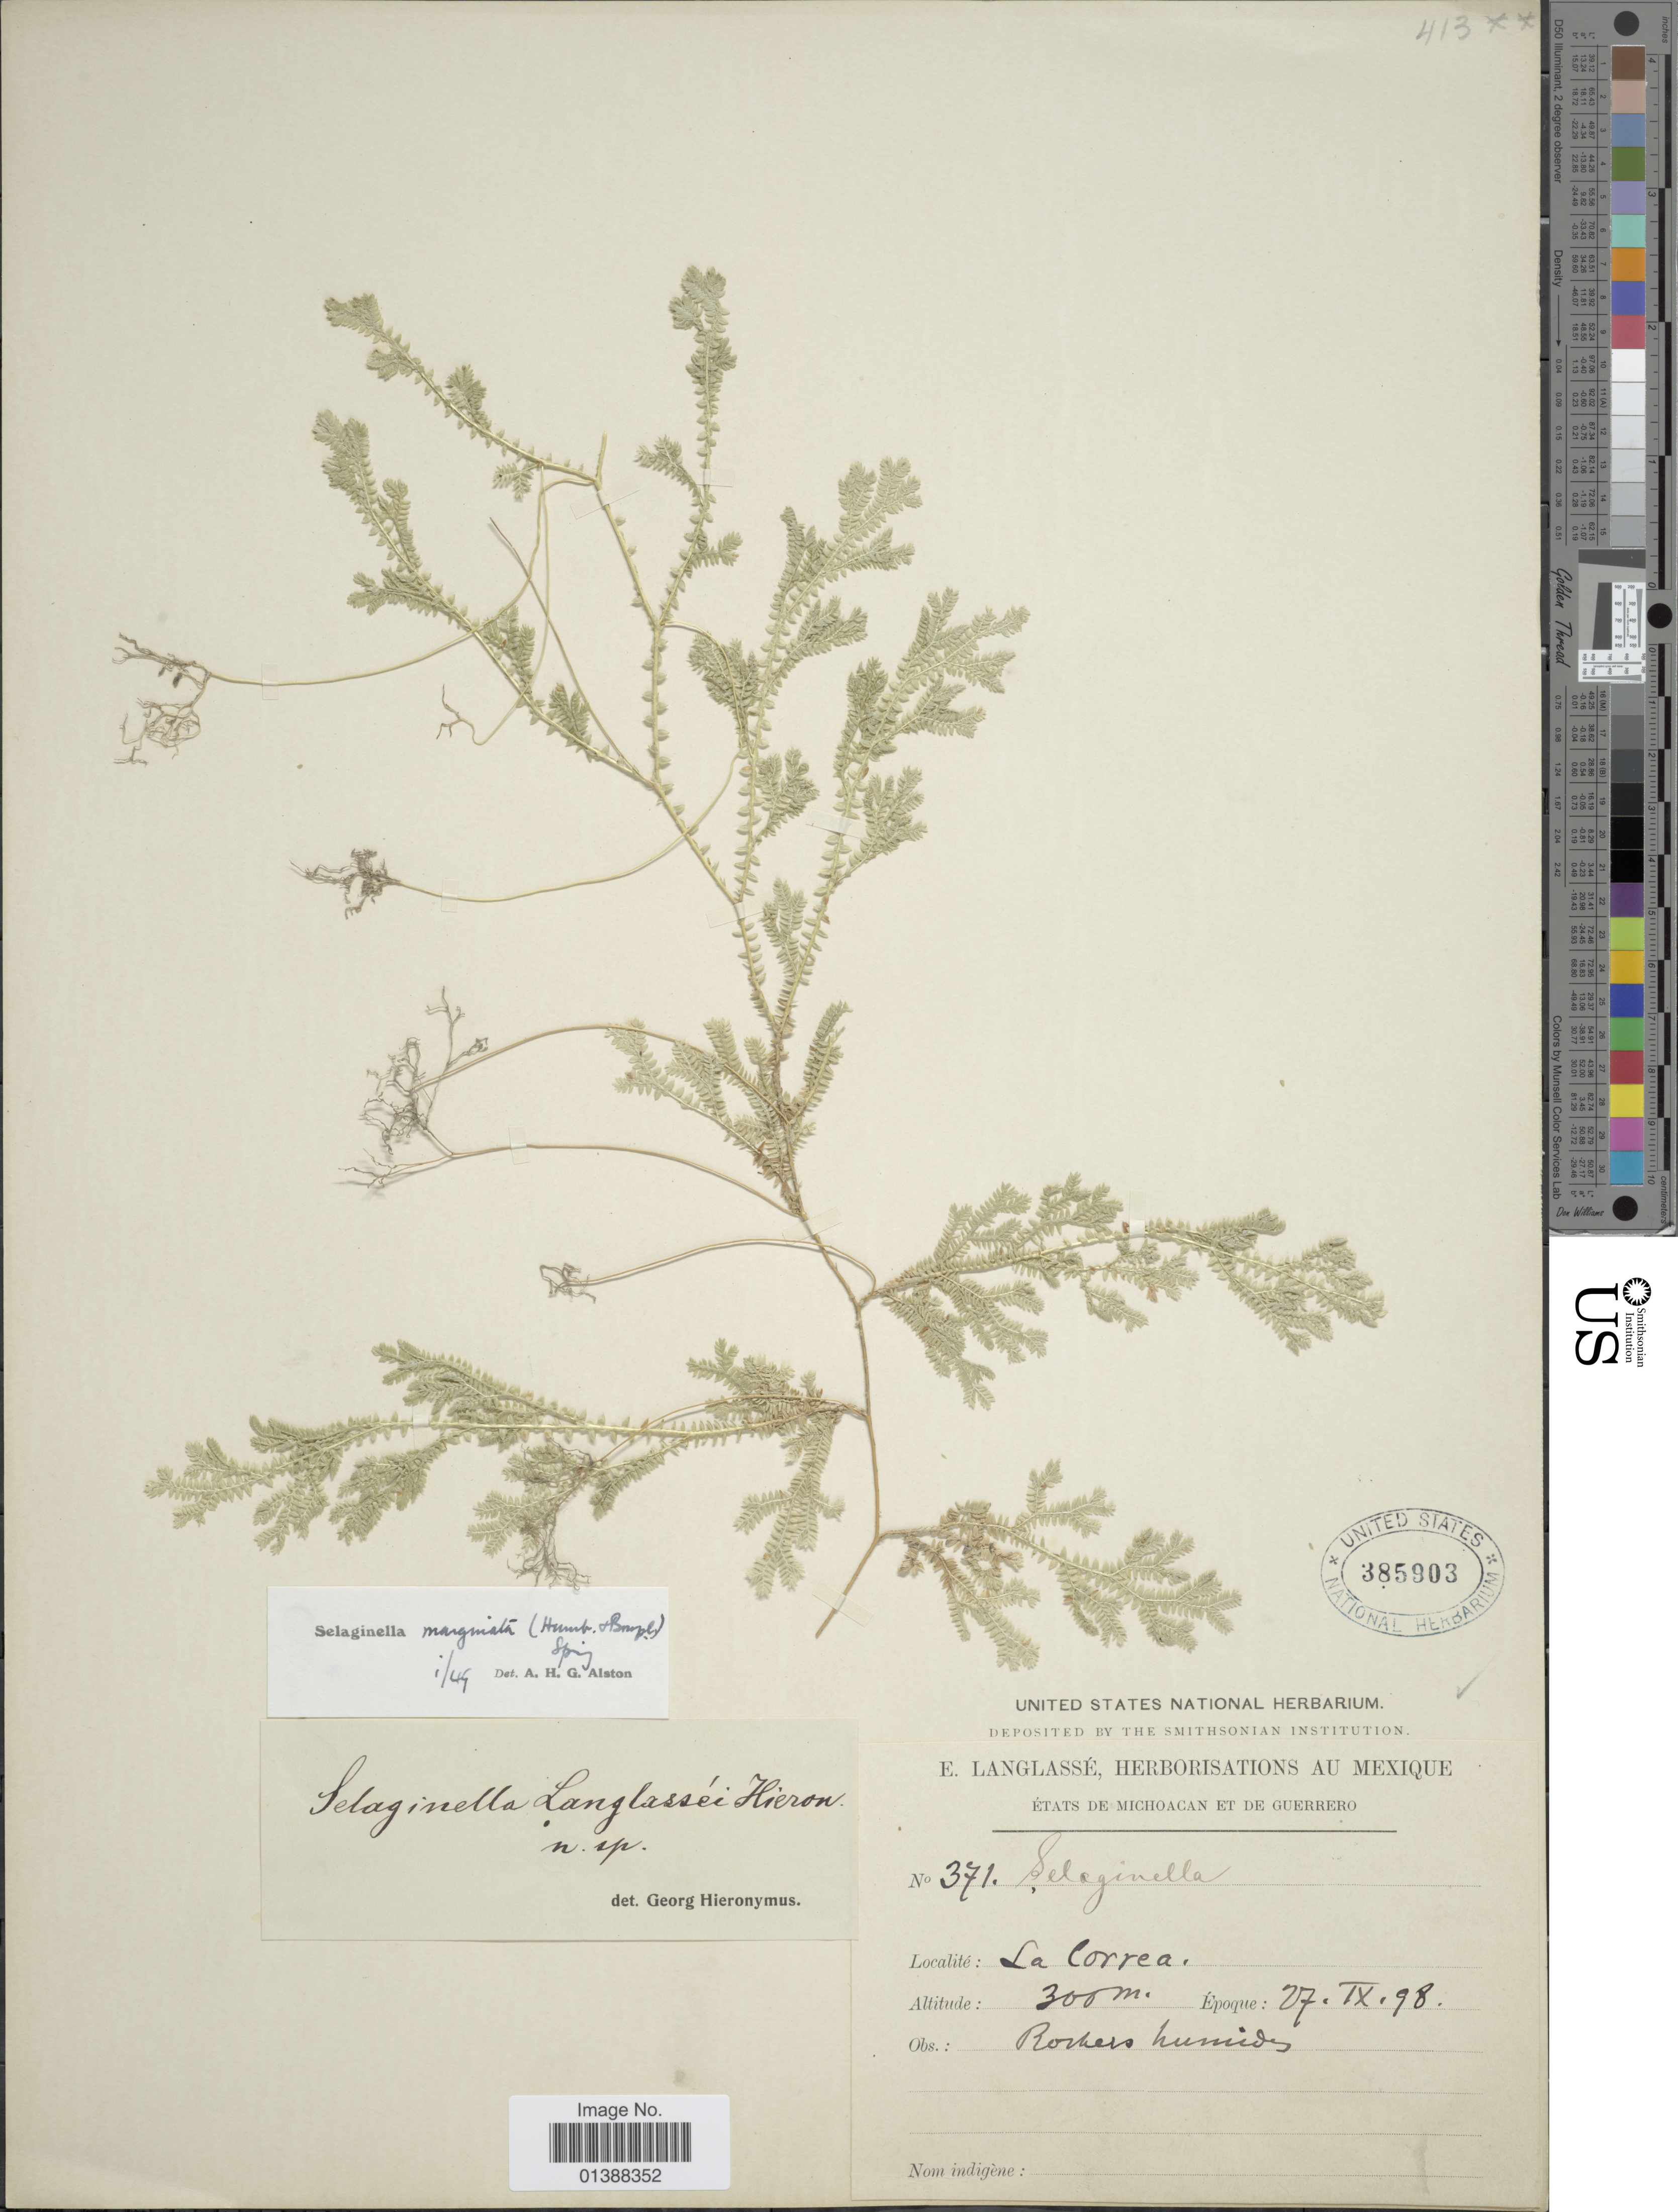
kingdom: Plantae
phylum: Tracheophyta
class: Lycopodiopsida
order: Selaginellales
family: Selaginellaceae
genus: Selaginella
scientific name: Selaginella marginata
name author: (Humb. & Bonpl.) Spring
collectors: E. Langlassé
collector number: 371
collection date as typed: Transcribed d/m/y: 27/9/98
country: Mexico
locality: La Correa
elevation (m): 300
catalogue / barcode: US 385903